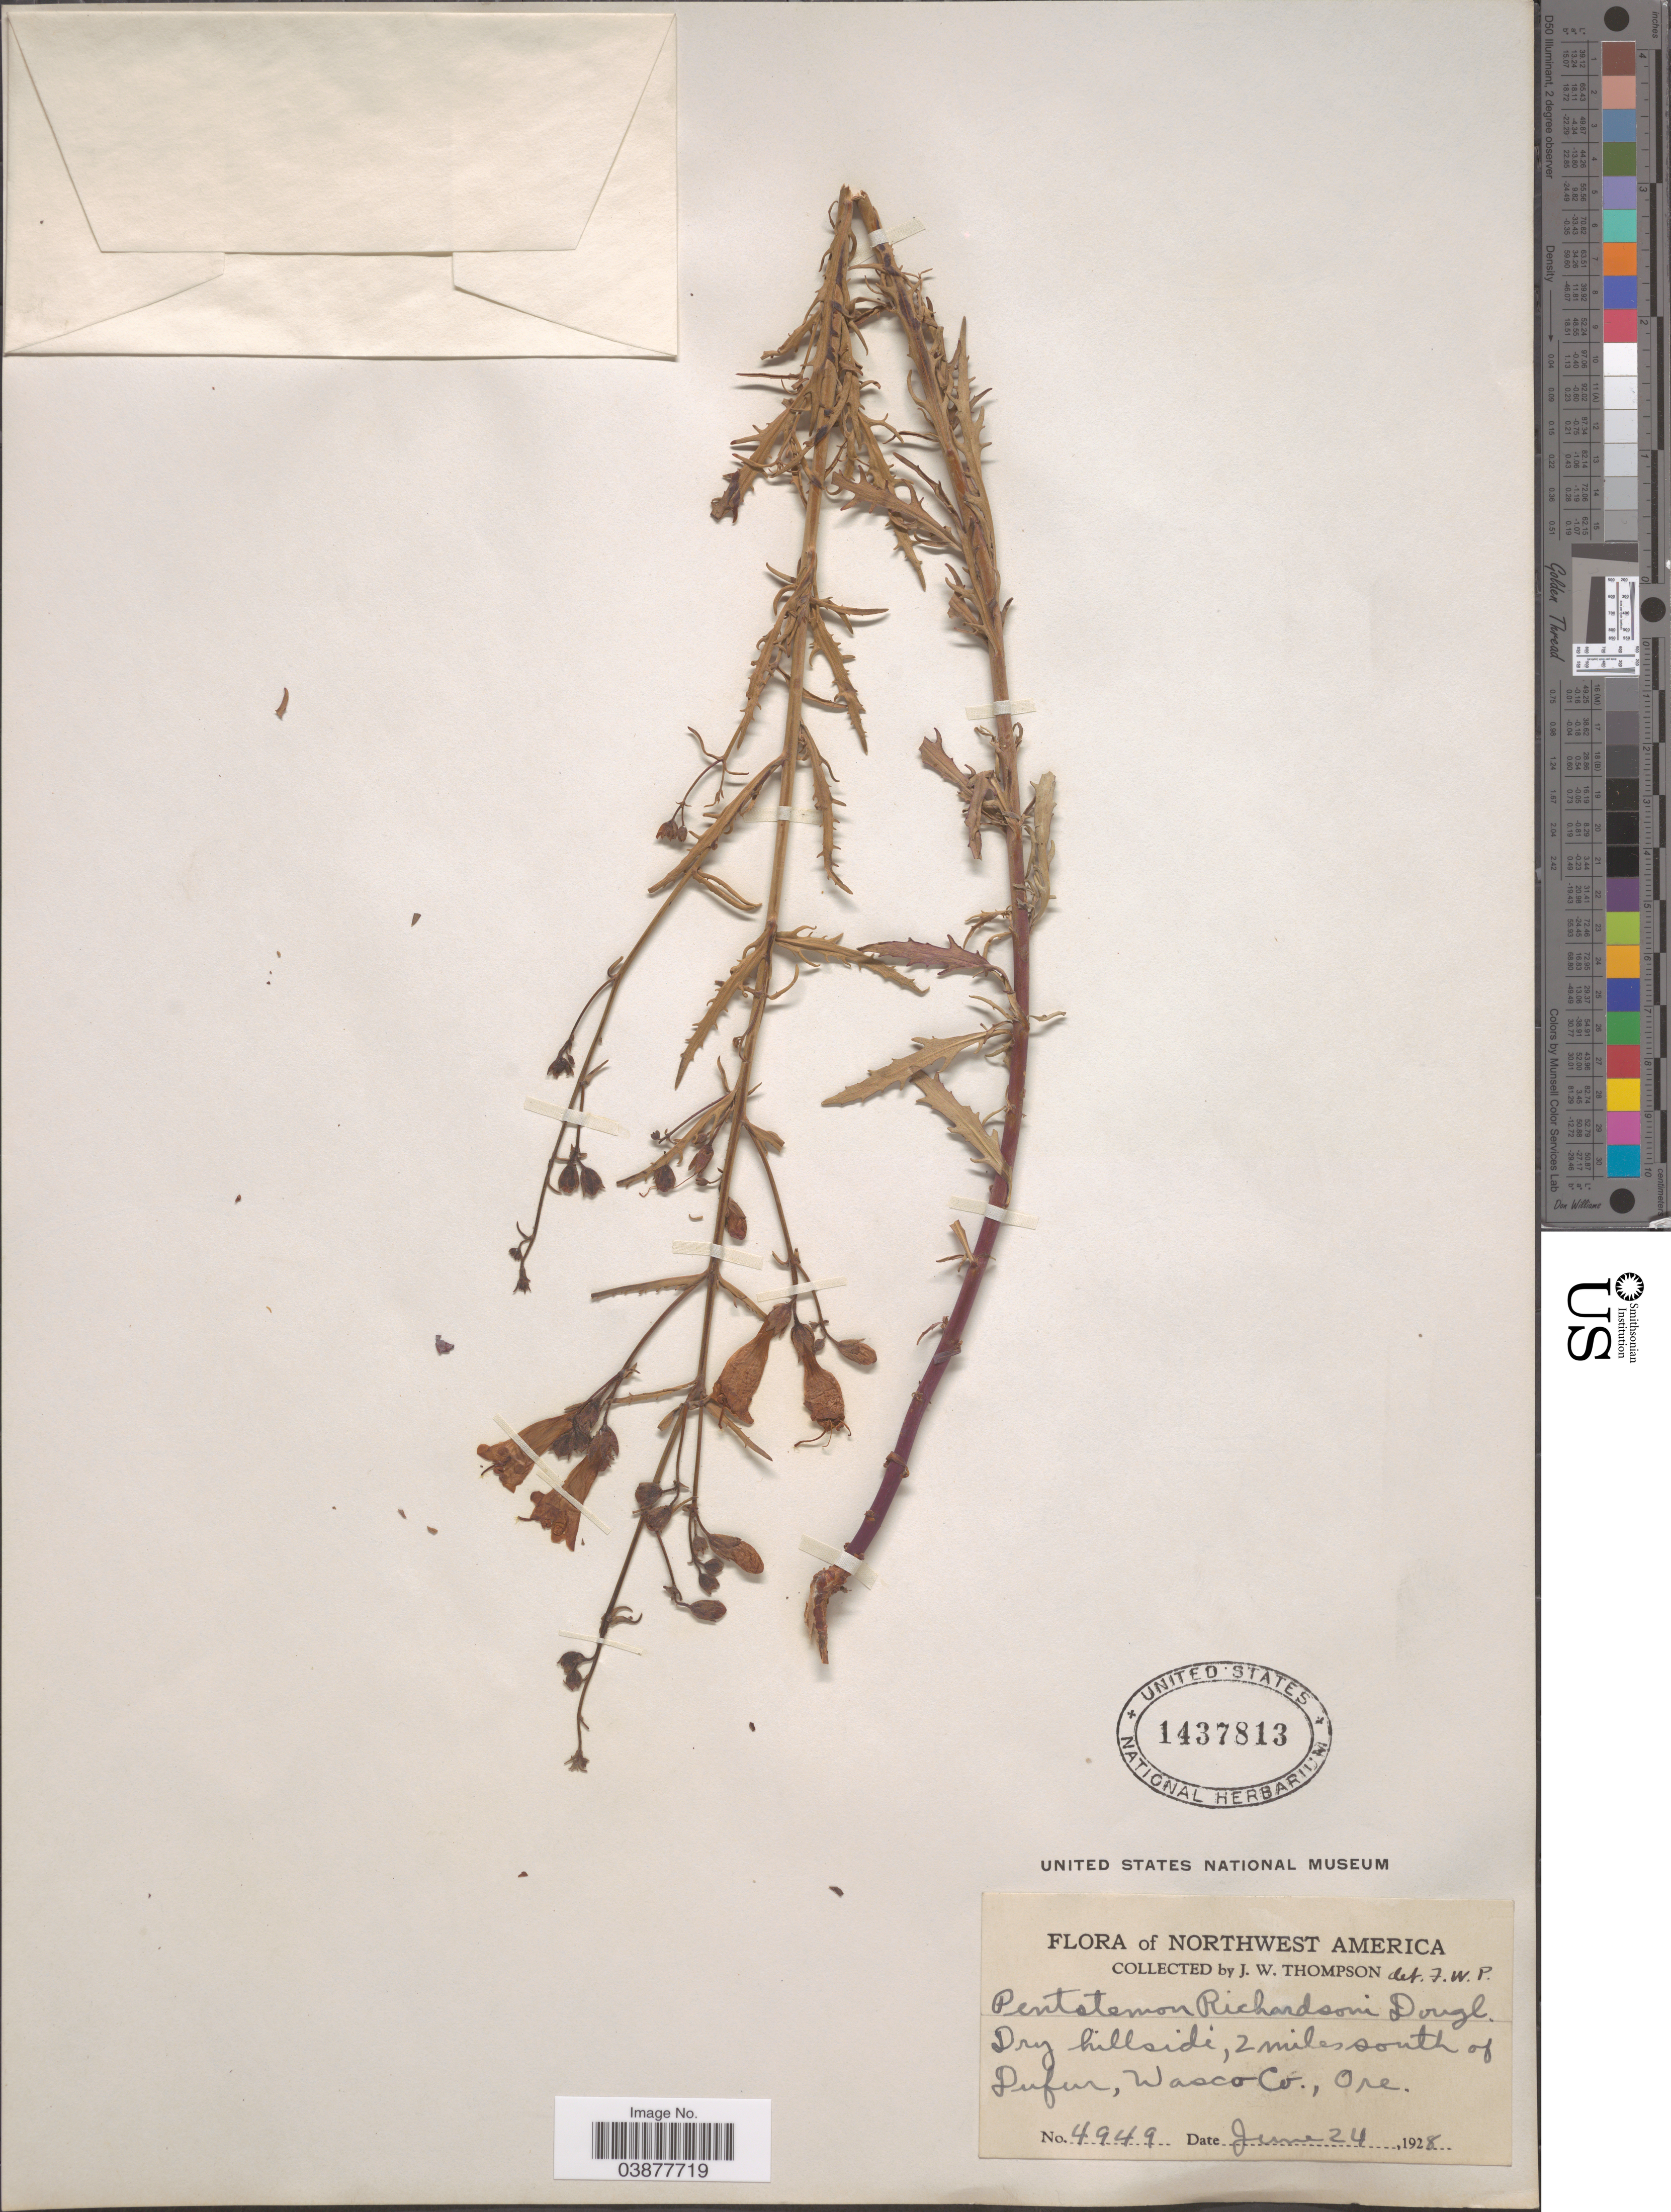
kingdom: Plantae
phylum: Tracheophyta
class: Magnoliopsida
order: Lamiales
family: Plantaginaceae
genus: Penstemon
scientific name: Penstemon richardsonii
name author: Douglas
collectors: J. W. Thompson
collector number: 4949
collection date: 1928-06-24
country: United States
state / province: Oregon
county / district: Wasco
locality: Northwest America. 2 miles south of Dufur, Wasco Co.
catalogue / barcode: US 1437813